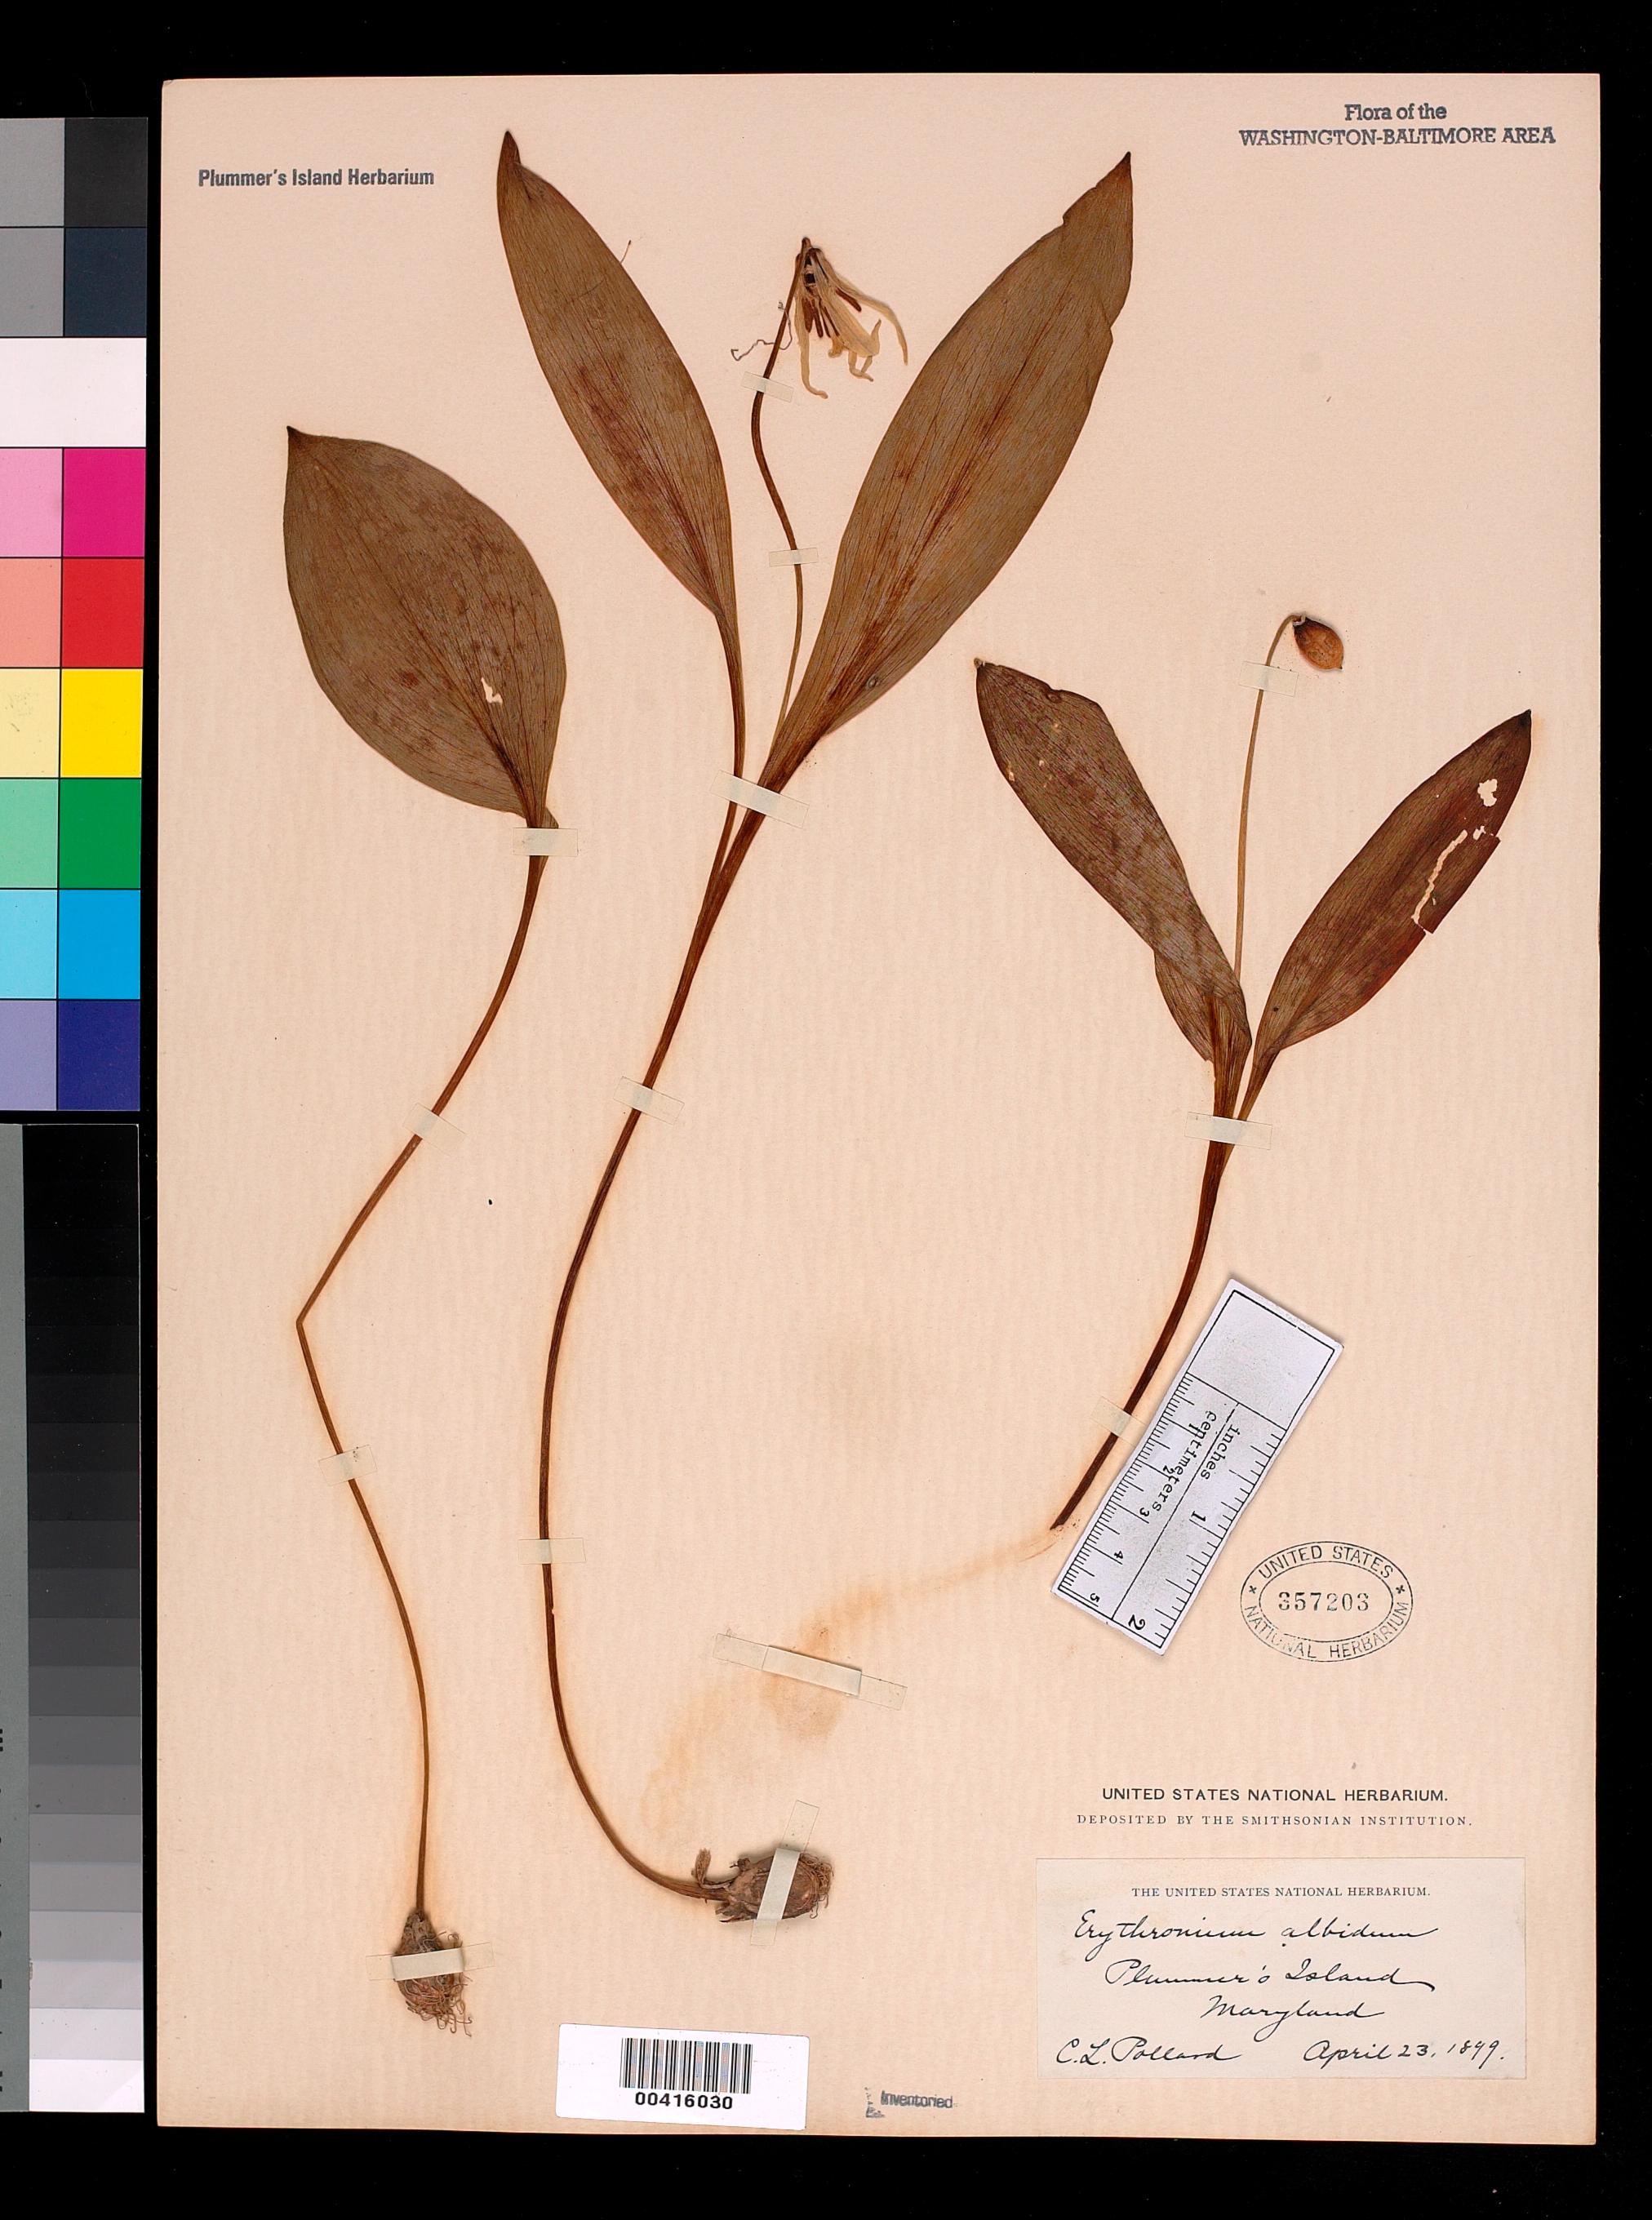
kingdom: Plantae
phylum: Tracheophyta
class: Liliopsida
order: Liliales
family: Liliaceae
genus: Erythronium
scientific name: Erythronium albidum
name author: Nutt.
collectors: C. L. Pollard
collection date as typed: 23 Apr 1899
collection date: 1899-04-23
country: United States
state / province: Maryland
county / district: Montgomery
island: Plummers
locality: Plummer's Island C. & O. Canal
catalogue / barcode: US 357203